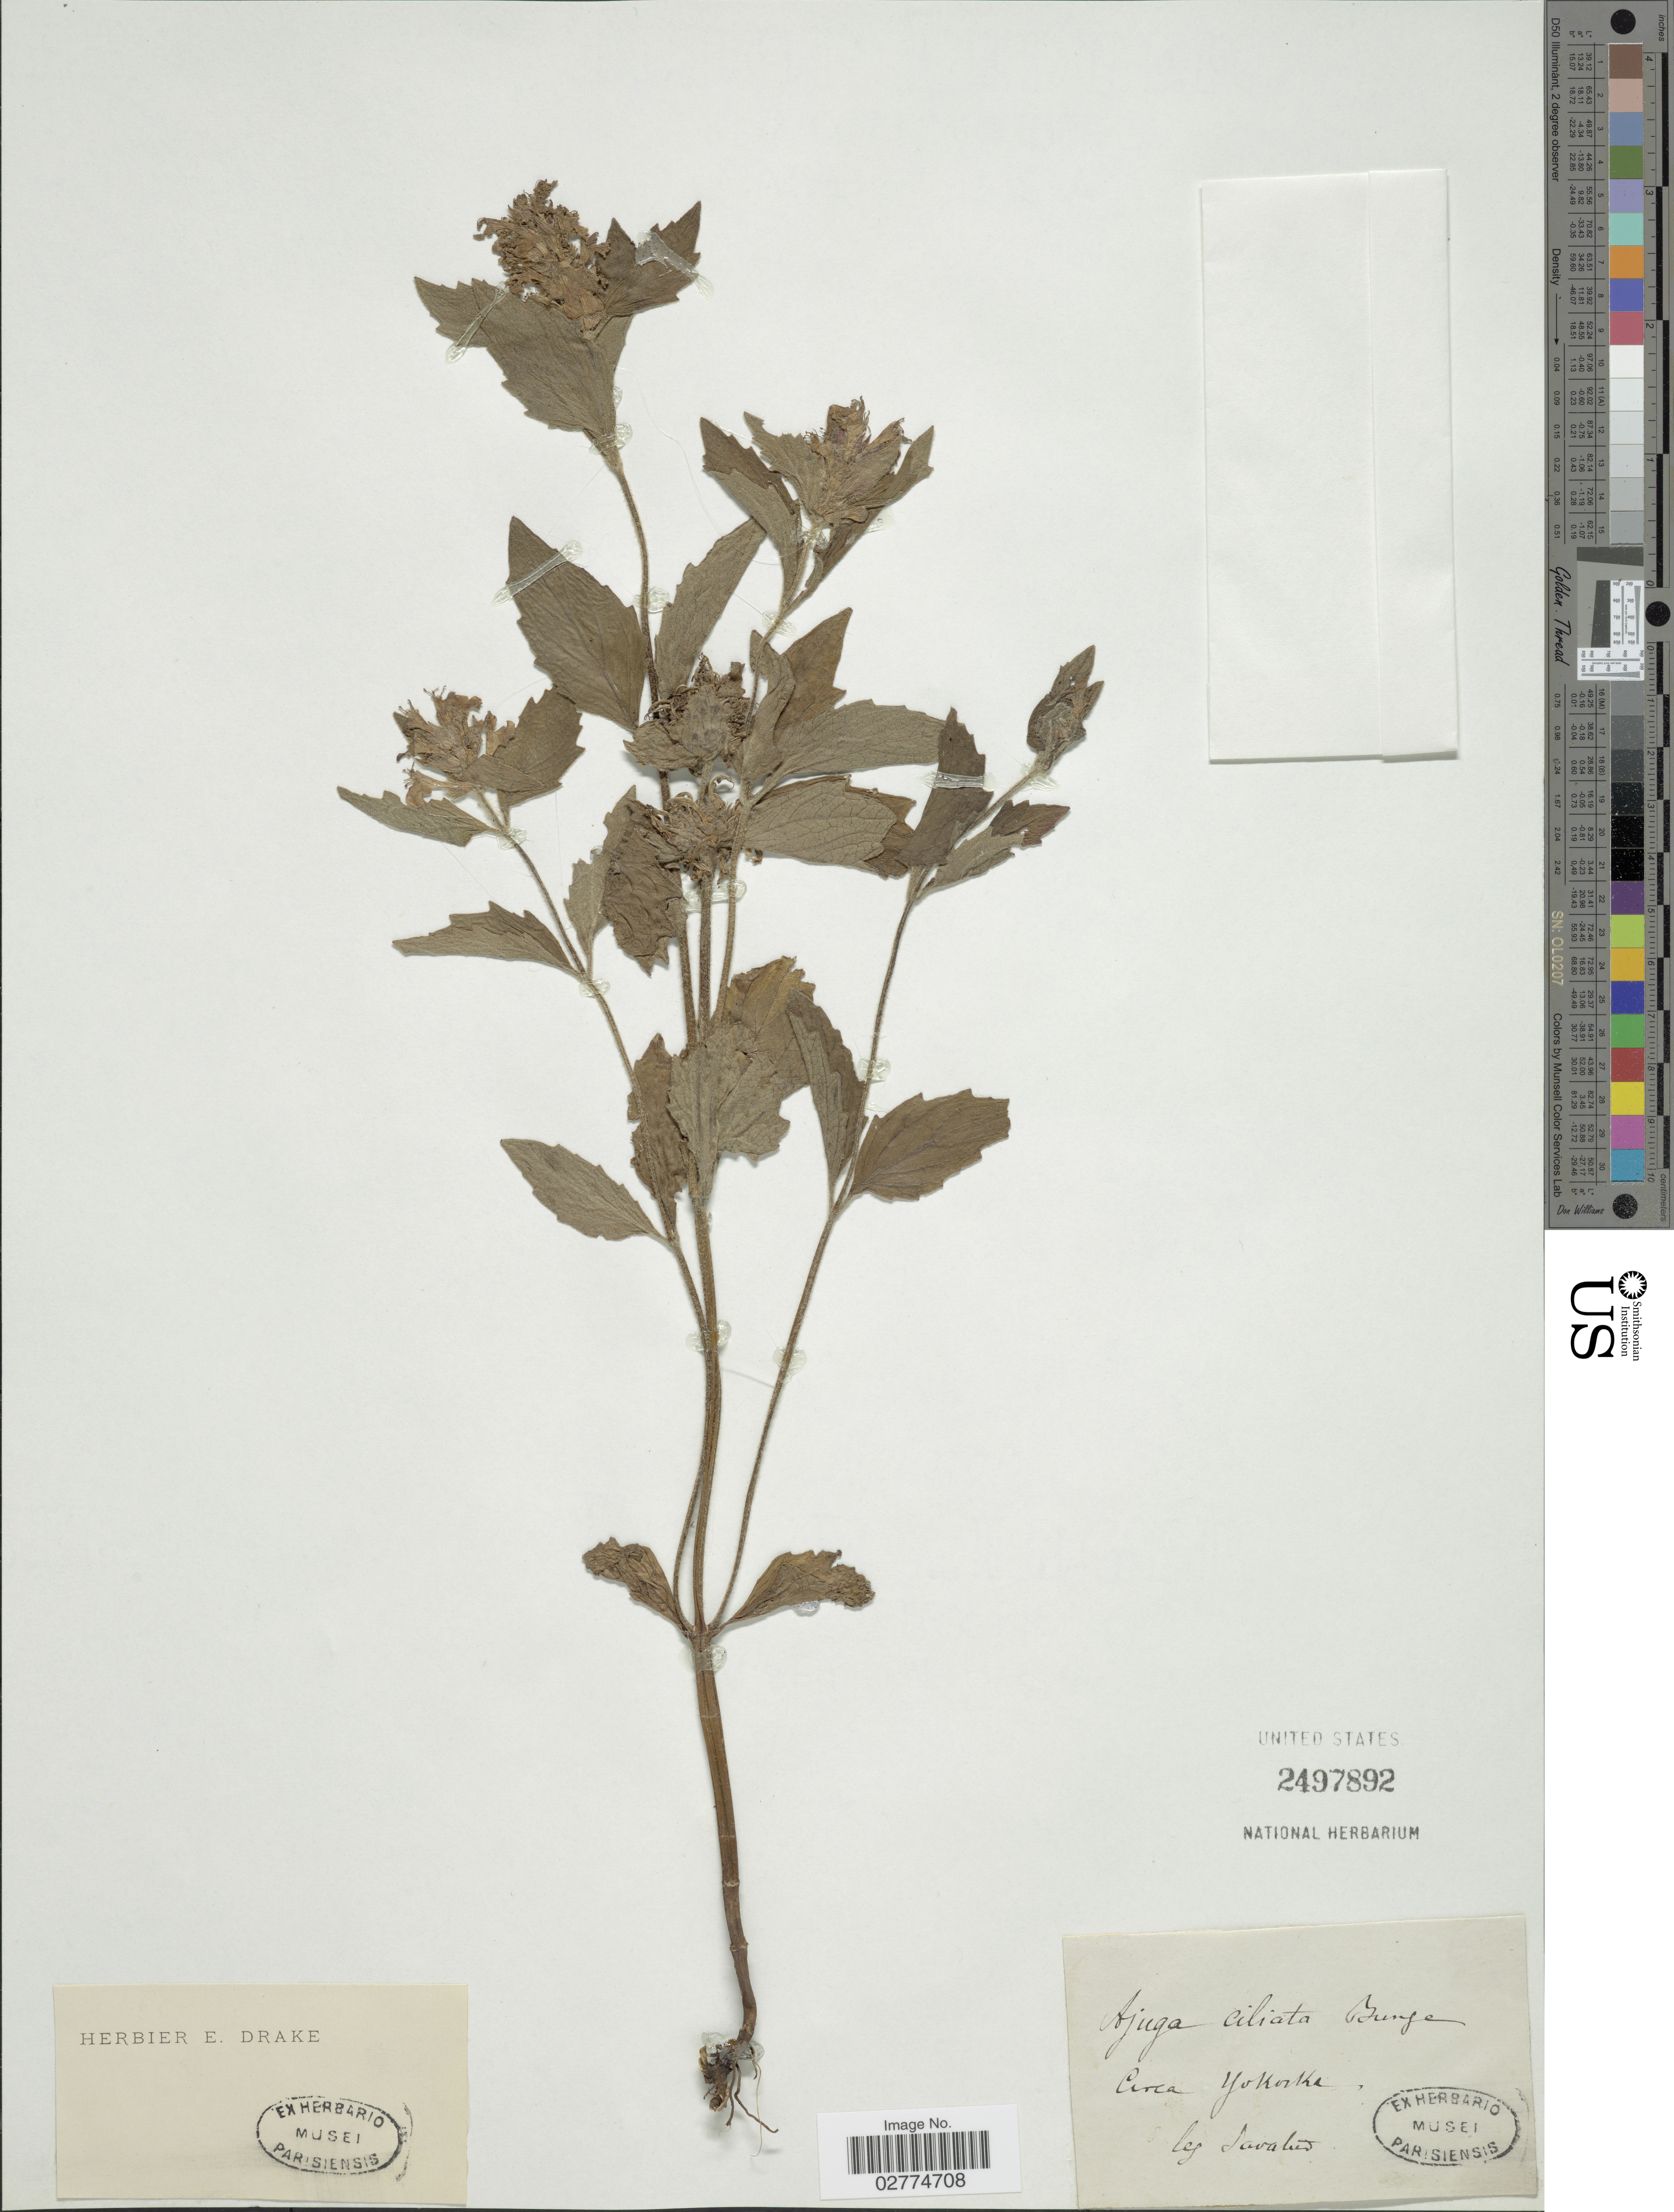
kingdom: Plantae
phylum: Tracheophyta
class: Magnoliopsida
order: Lamiales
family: Lamiaceae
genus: Ajuga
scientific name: Ajuga ciliata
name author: Bunge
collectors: Savatier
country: Japan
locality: Circa Yokosuka.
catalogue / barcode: US 2497892